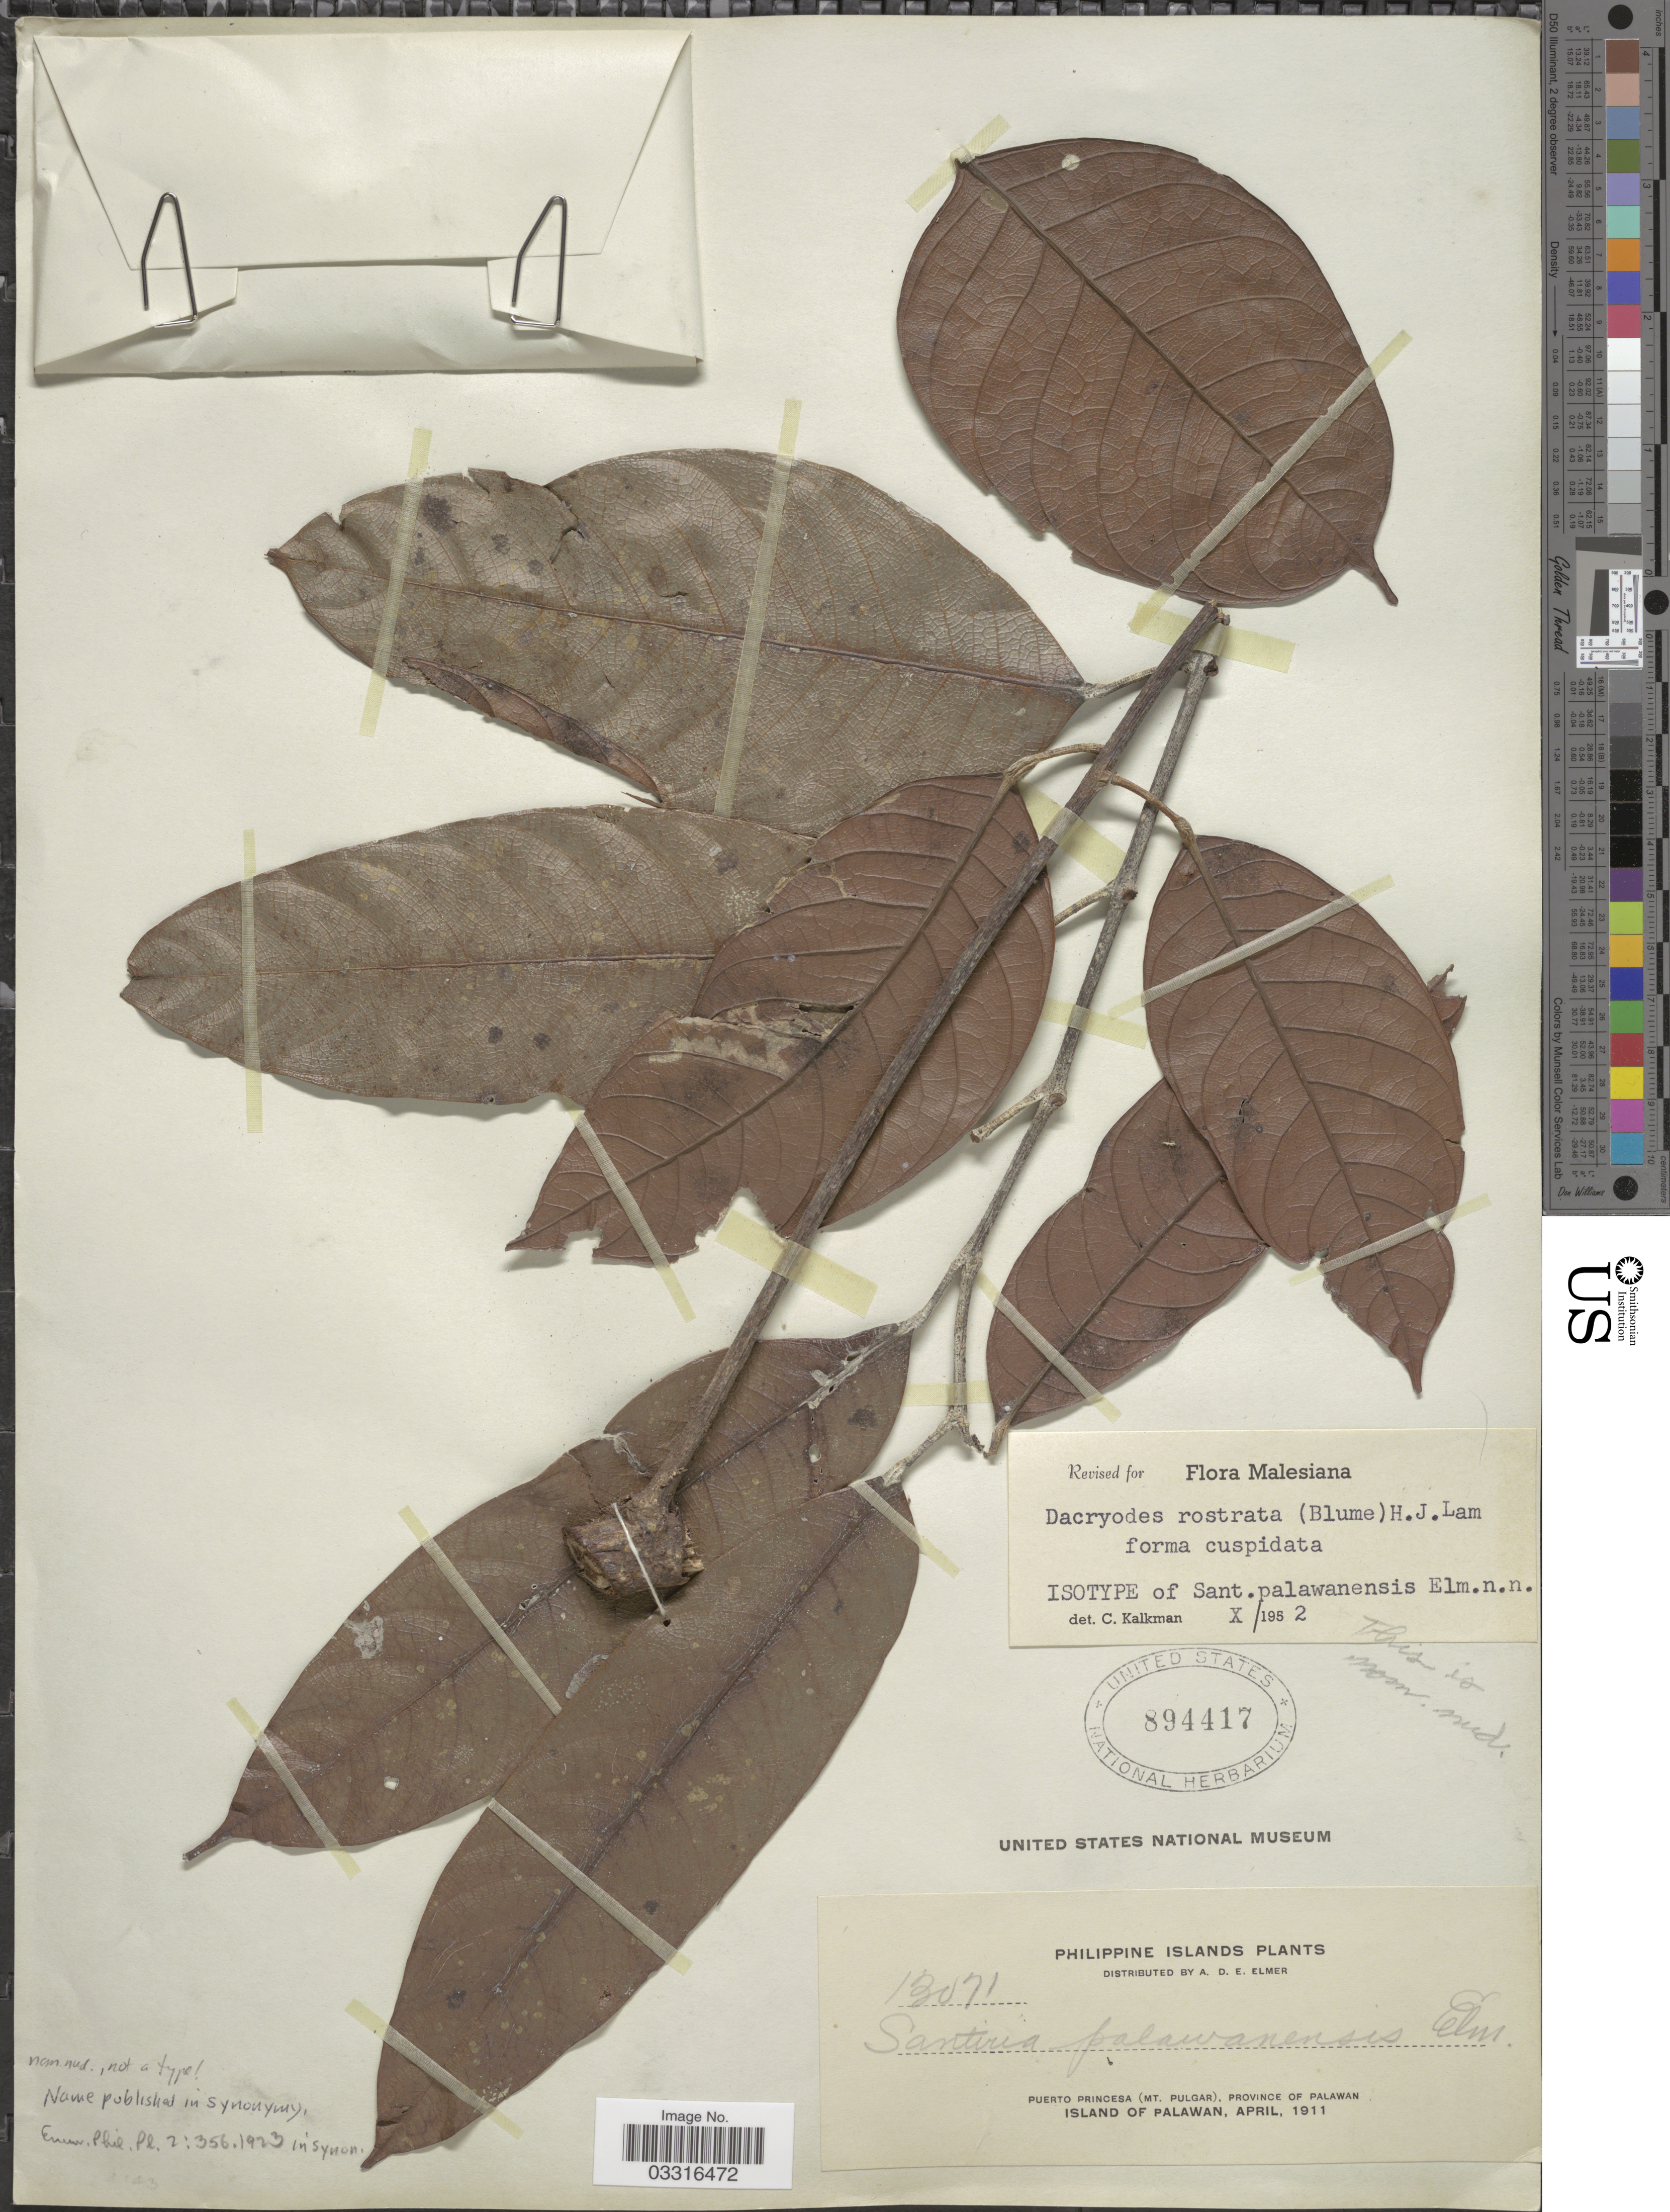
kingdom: Plantae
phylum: Tracheophyta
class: Magnoliopsida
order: Sapindales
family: Burseraceae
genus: Santiria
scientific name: Santiria rostrata f. cuspidata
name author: (Blume) H.J. Lam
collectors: A. D. E. Elmer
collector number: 13071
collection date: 1911-04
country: Philippines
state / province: Mimaropa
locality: Puerto Princesa (Mt. Pulgar), Province of Palawan, Island of Palawan.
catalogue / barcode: US 894417